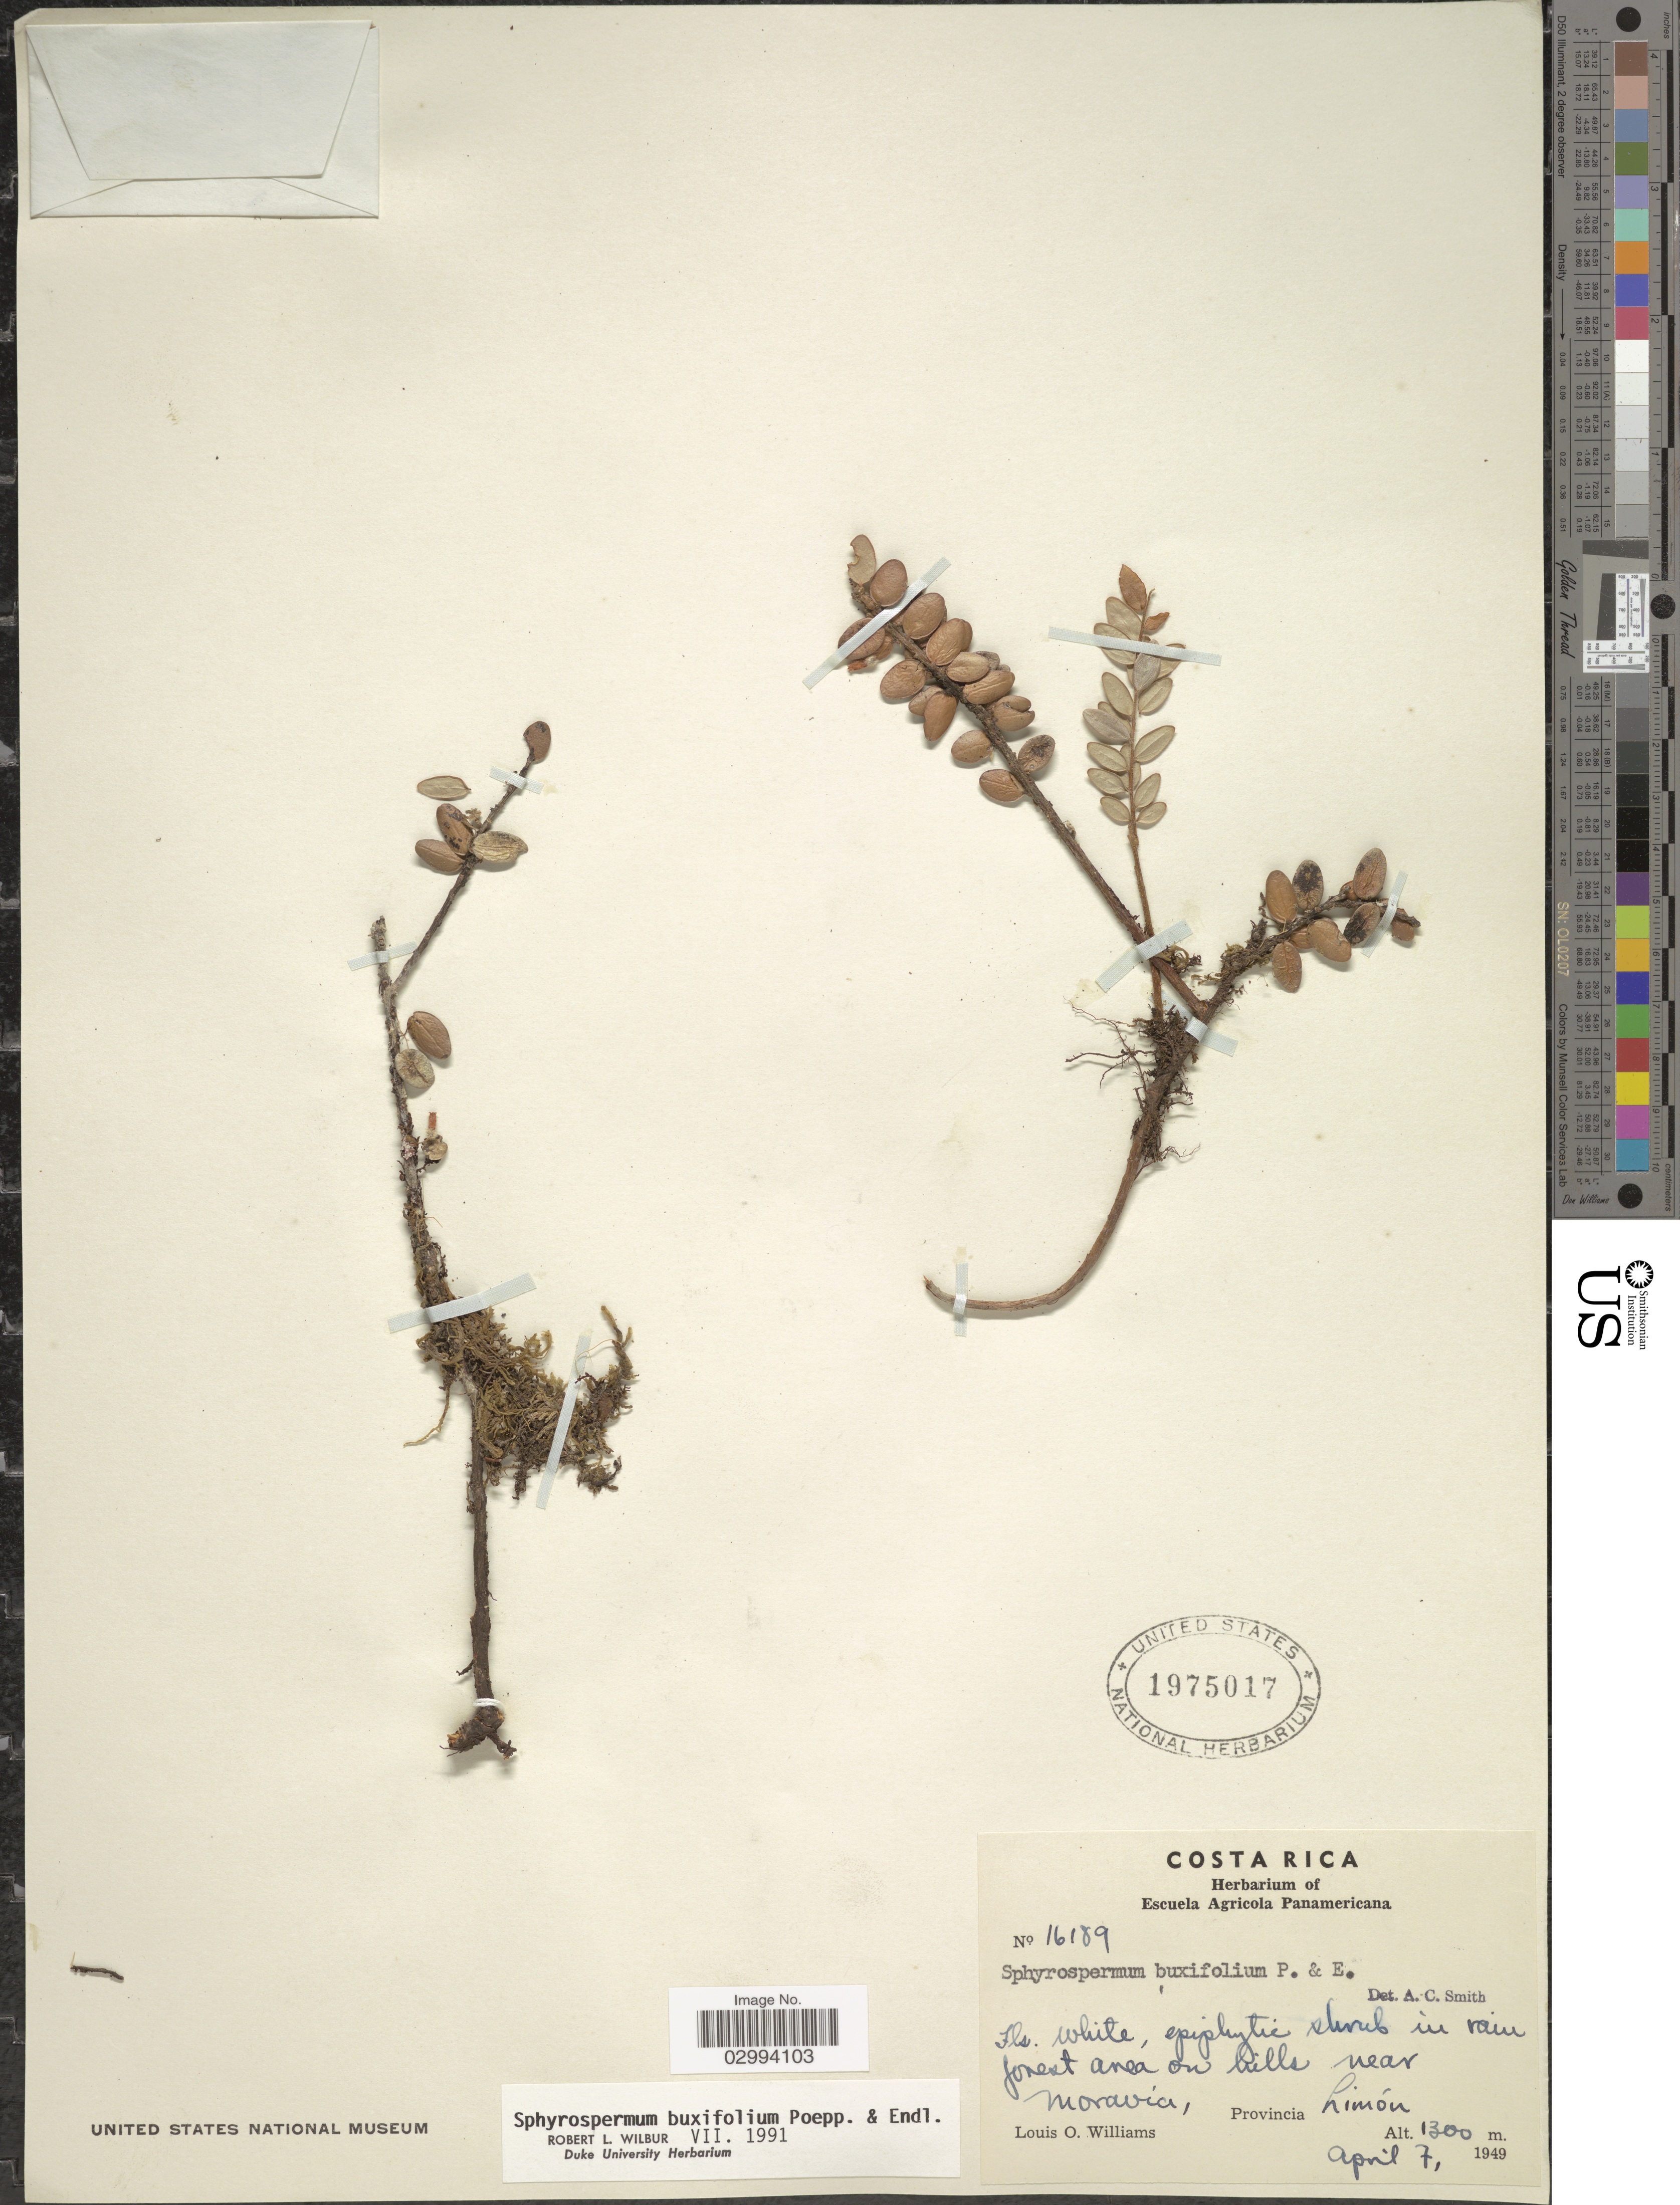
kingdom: Plantae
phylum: Tracheophyta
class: Magnoliopsida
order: Ericales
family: Ericaceae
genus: Sphyrospermum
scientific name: Sphyrospermum buxifolium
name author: Poepp. & Endl.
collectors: L. O. Williams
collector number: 16189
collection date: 1949-04-07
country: Costa Rica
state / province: Limón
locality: In rain forest area on hills near Moravia.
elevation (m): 1300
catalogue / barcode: US 1975017